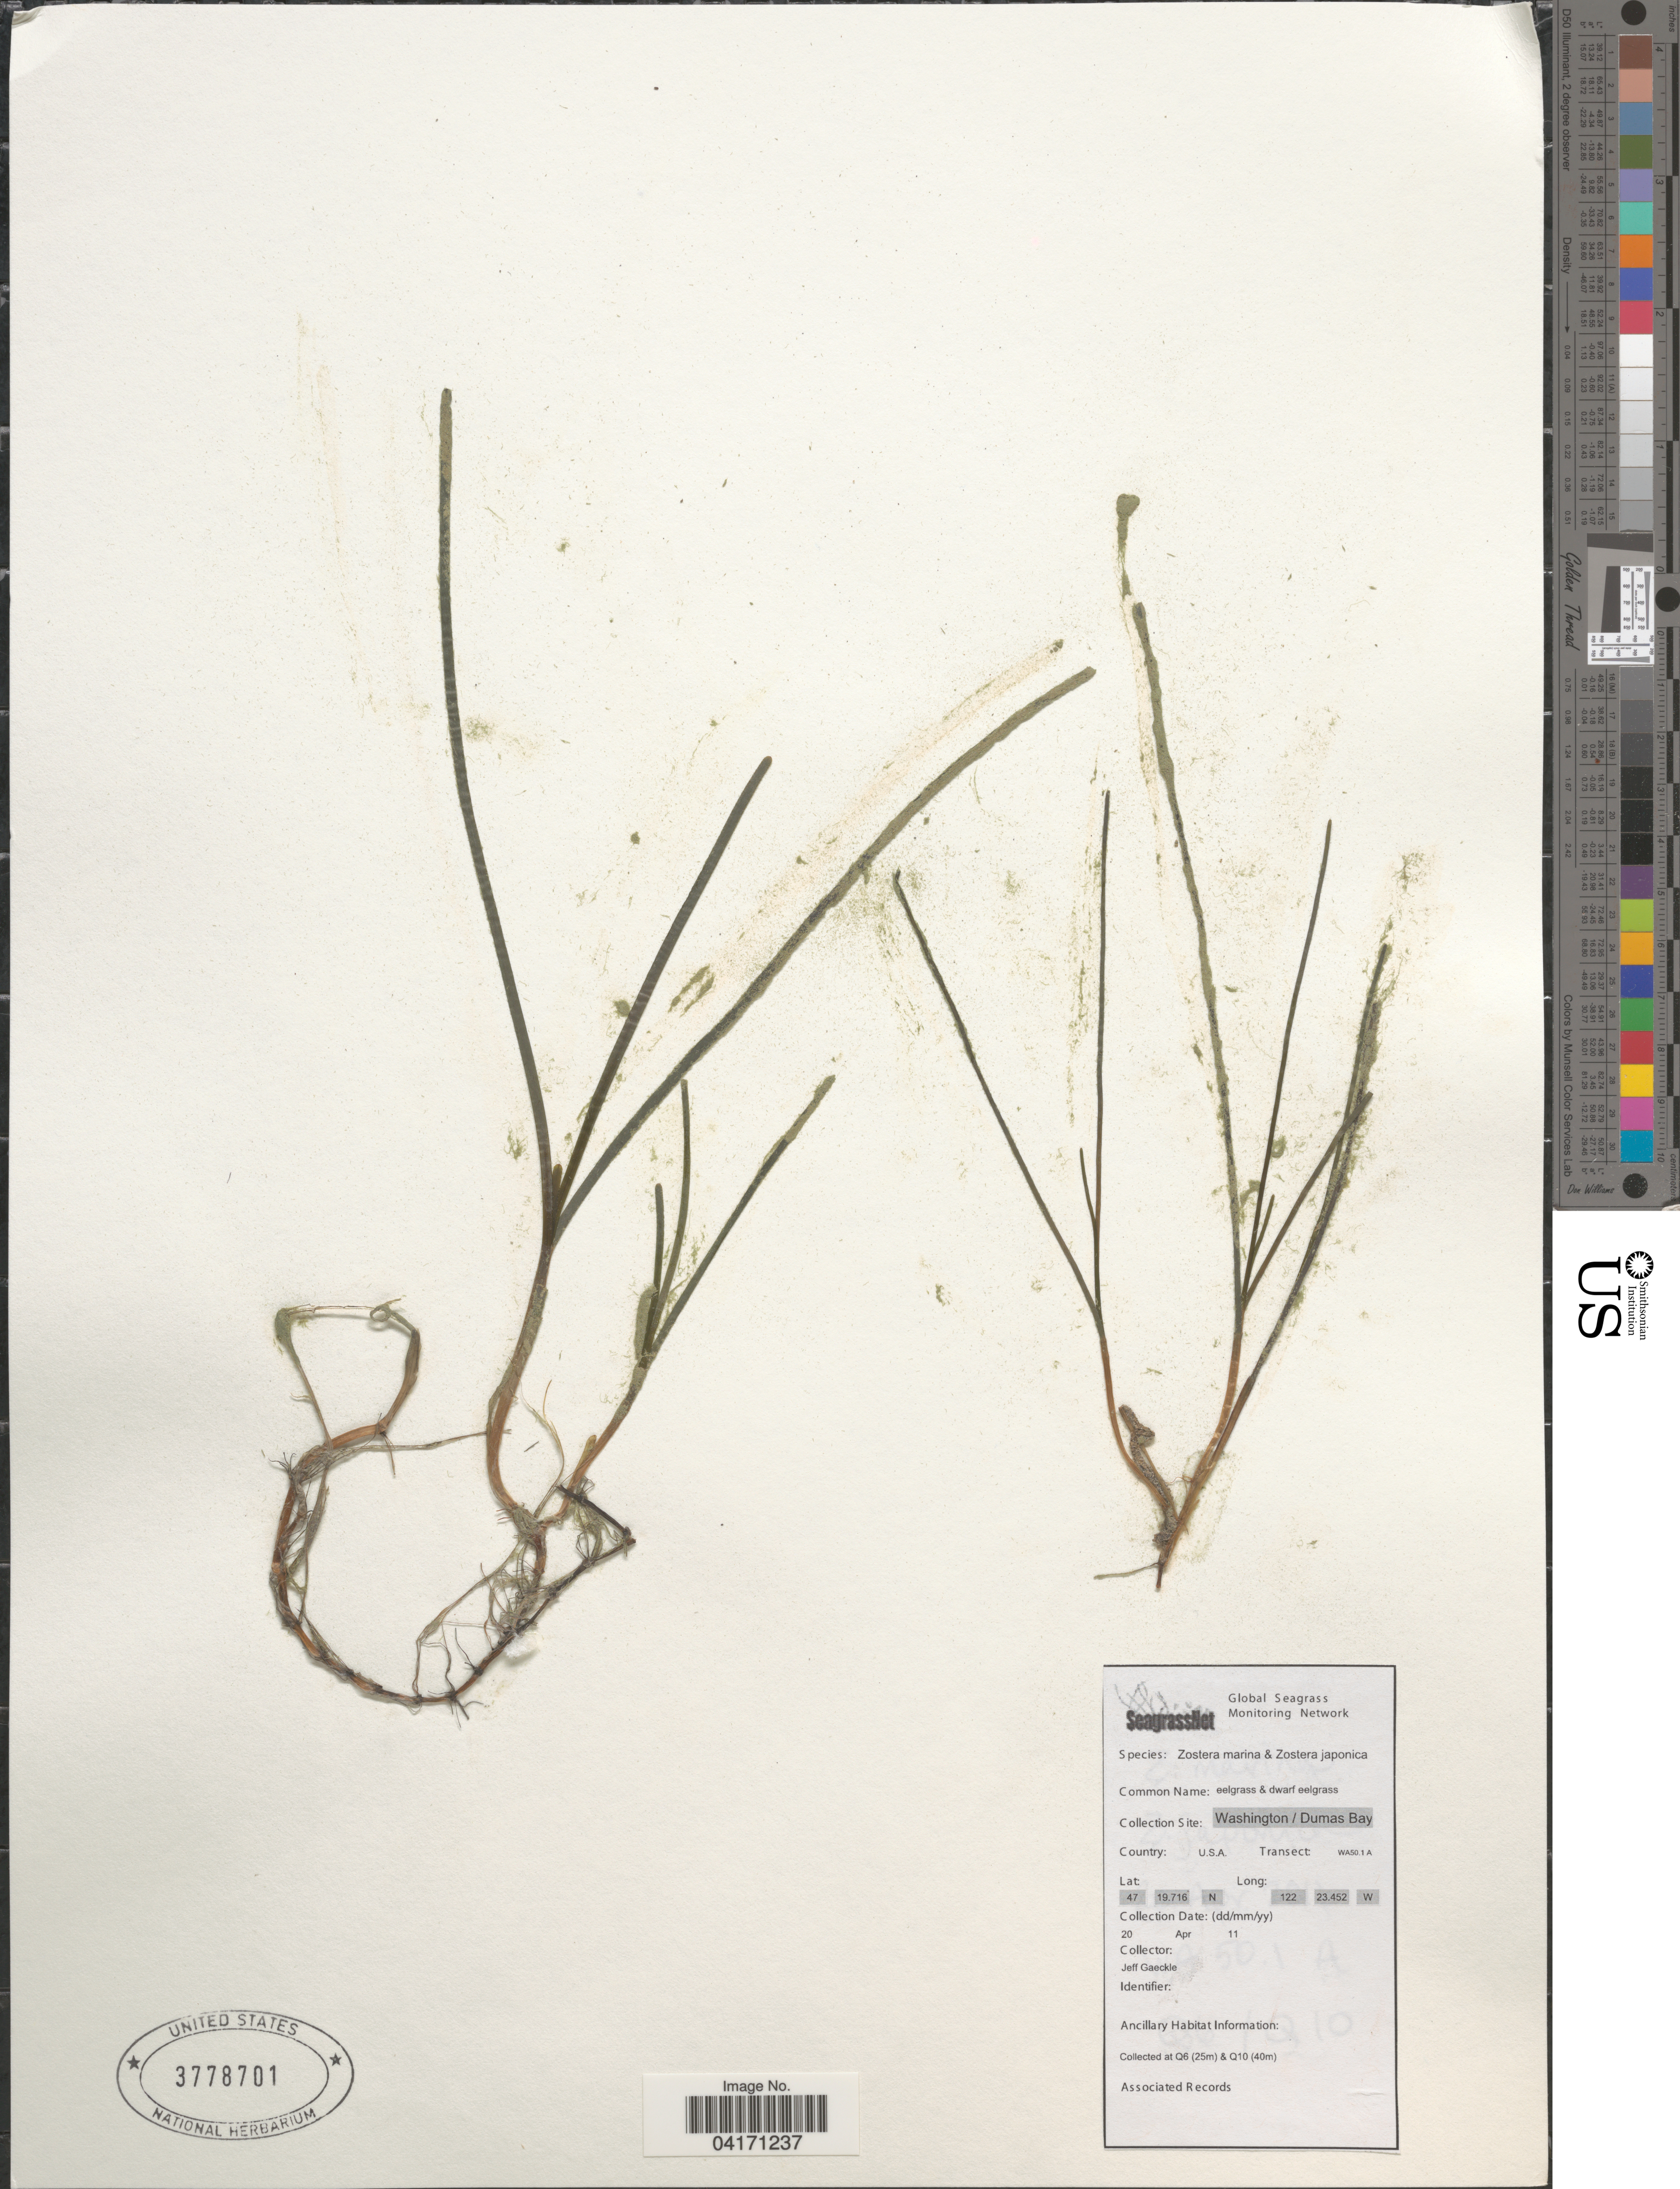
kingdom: Plantae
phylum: Tracheophyta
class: Liliopsida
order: Alismatales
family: Zosteraceae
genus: Zostera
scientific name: Zostera marina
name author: L.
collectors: J. Gaeckle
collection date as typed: Transcribed d/m/y: 20/4/11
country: United States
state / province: Washington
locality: Dumas Bay. Transect: WA50.1 A. Collected at Q6 & Q10.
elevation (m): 25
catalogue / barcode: US 3778701